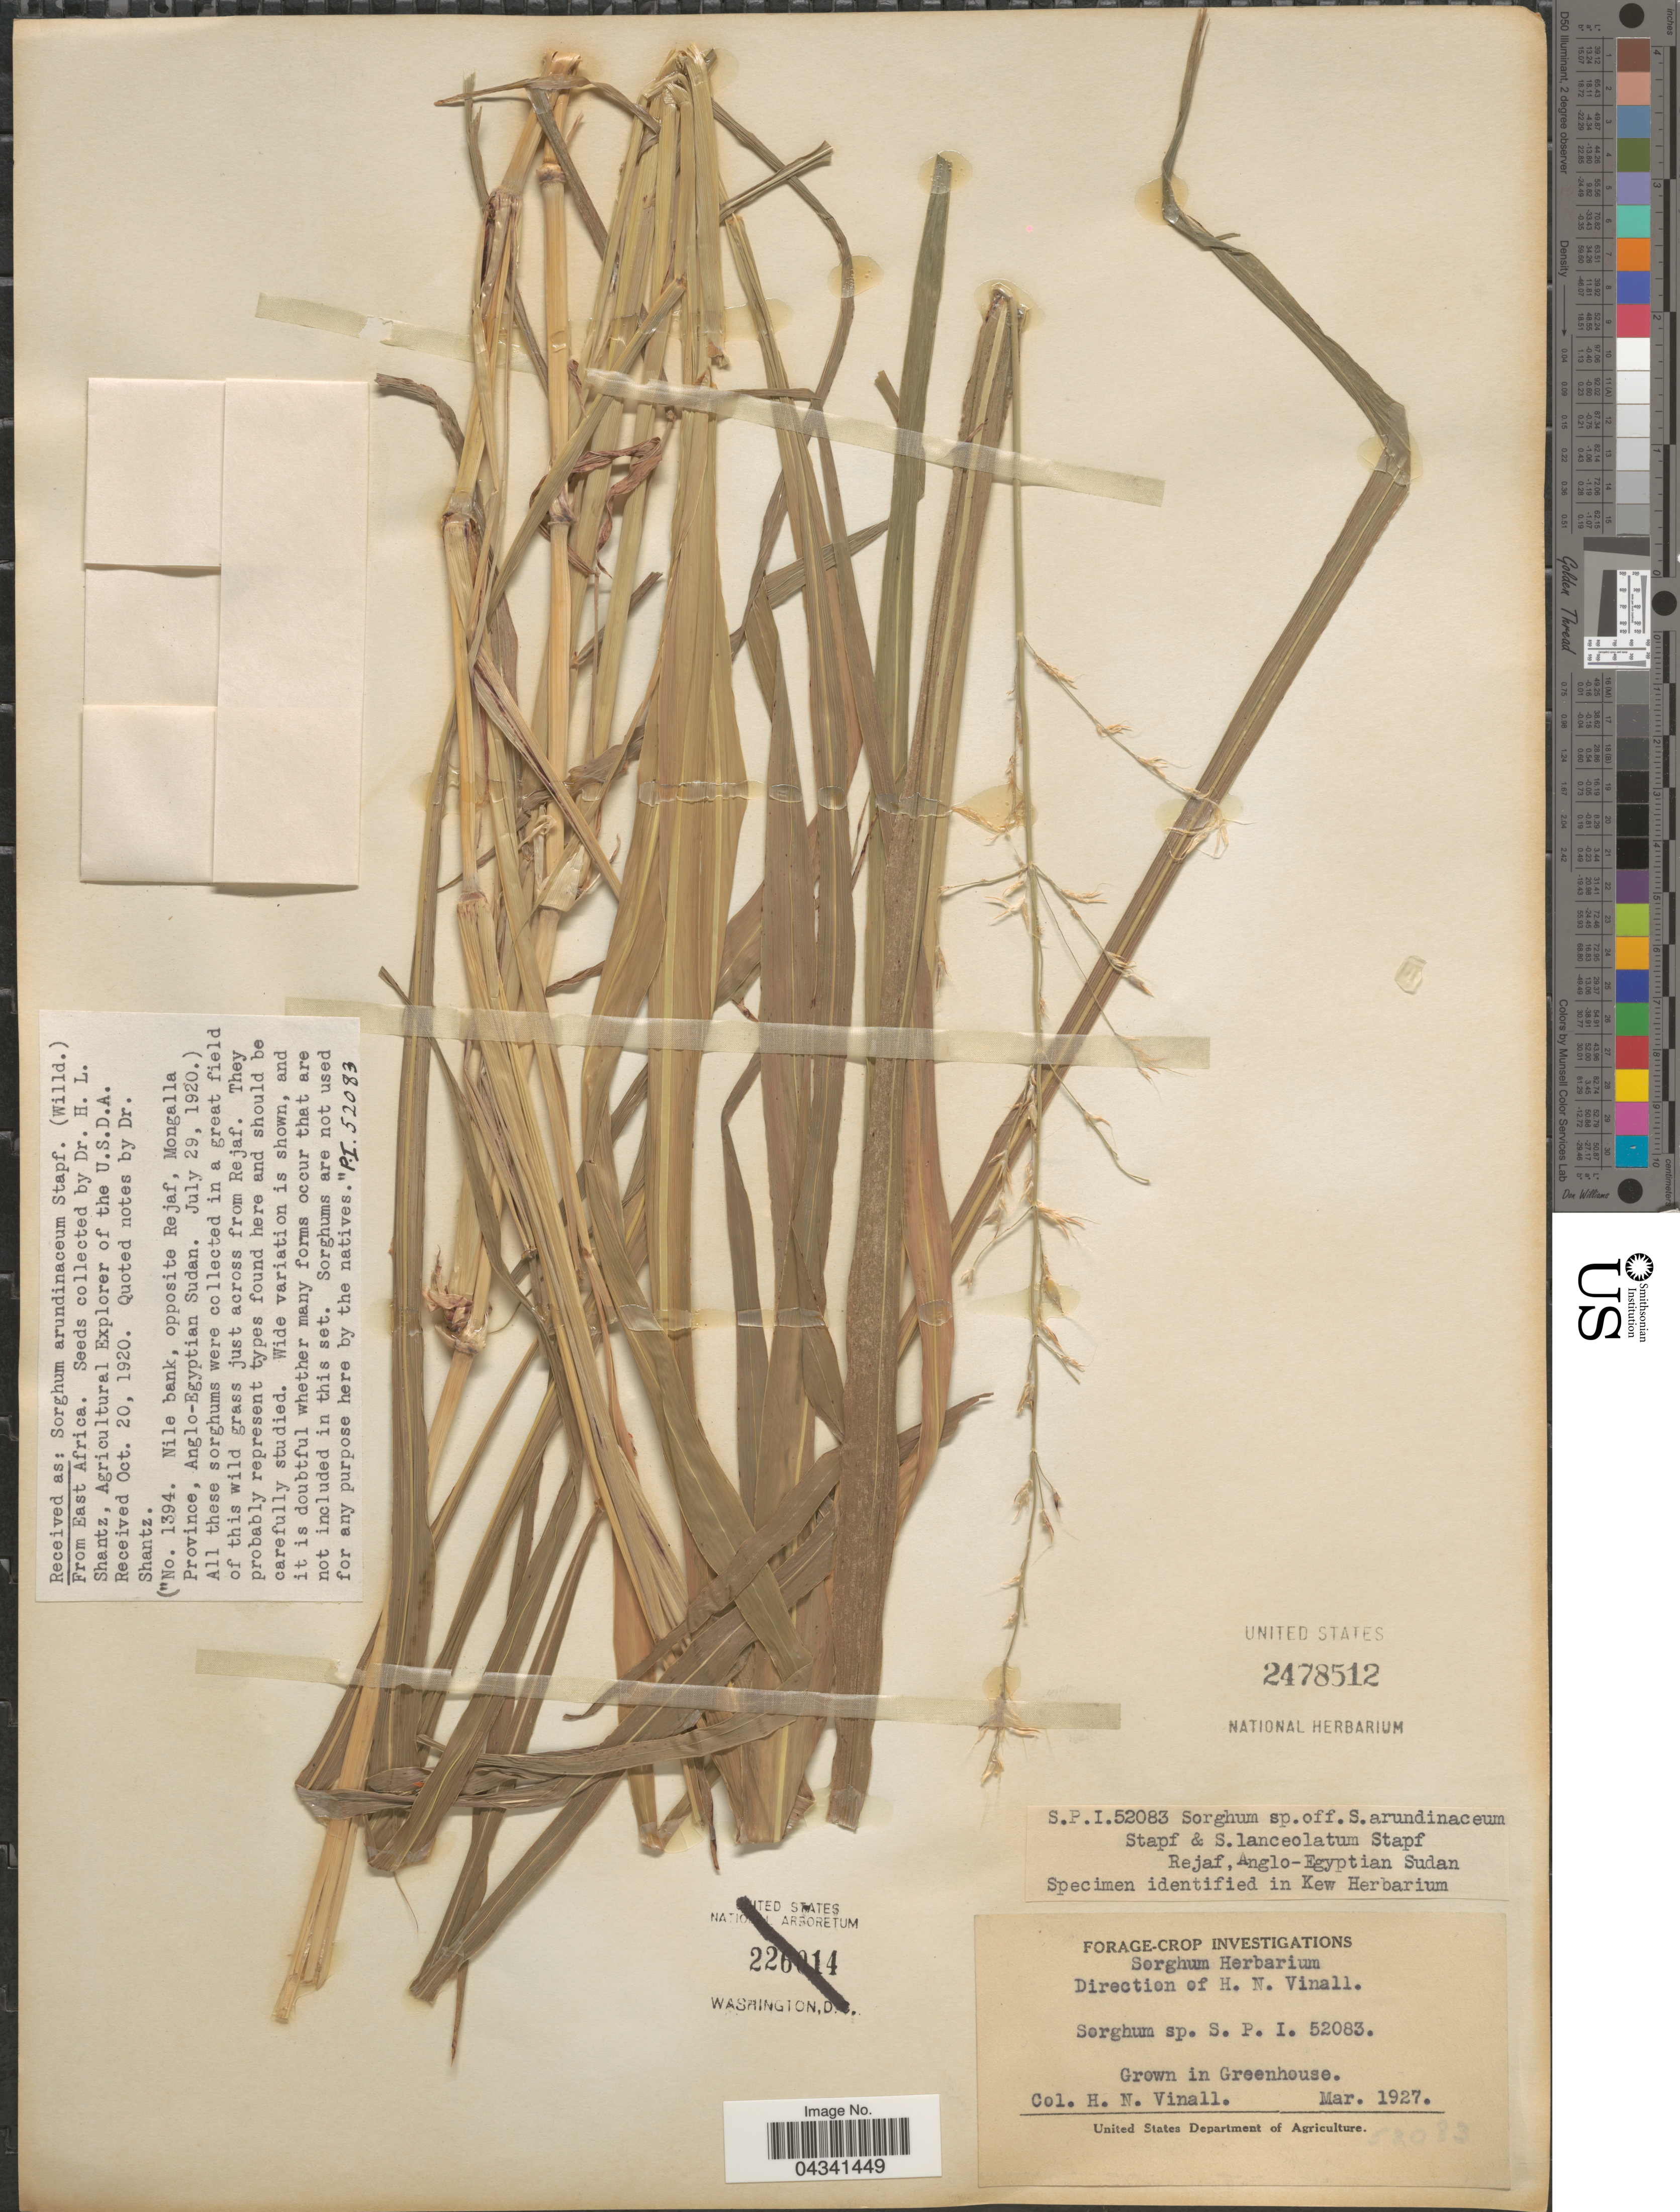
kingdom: Plantae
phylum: Tracheophyta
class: Liliopsida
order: Poales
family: Poaceae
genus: Sorghum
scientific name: Sorghum arundinaceum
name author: (Desv.) Stapf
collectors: H. Vinall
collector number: S.P.I. 52083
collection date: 1927-03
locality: Grown in Greenhouse.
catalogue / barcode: US 2478512